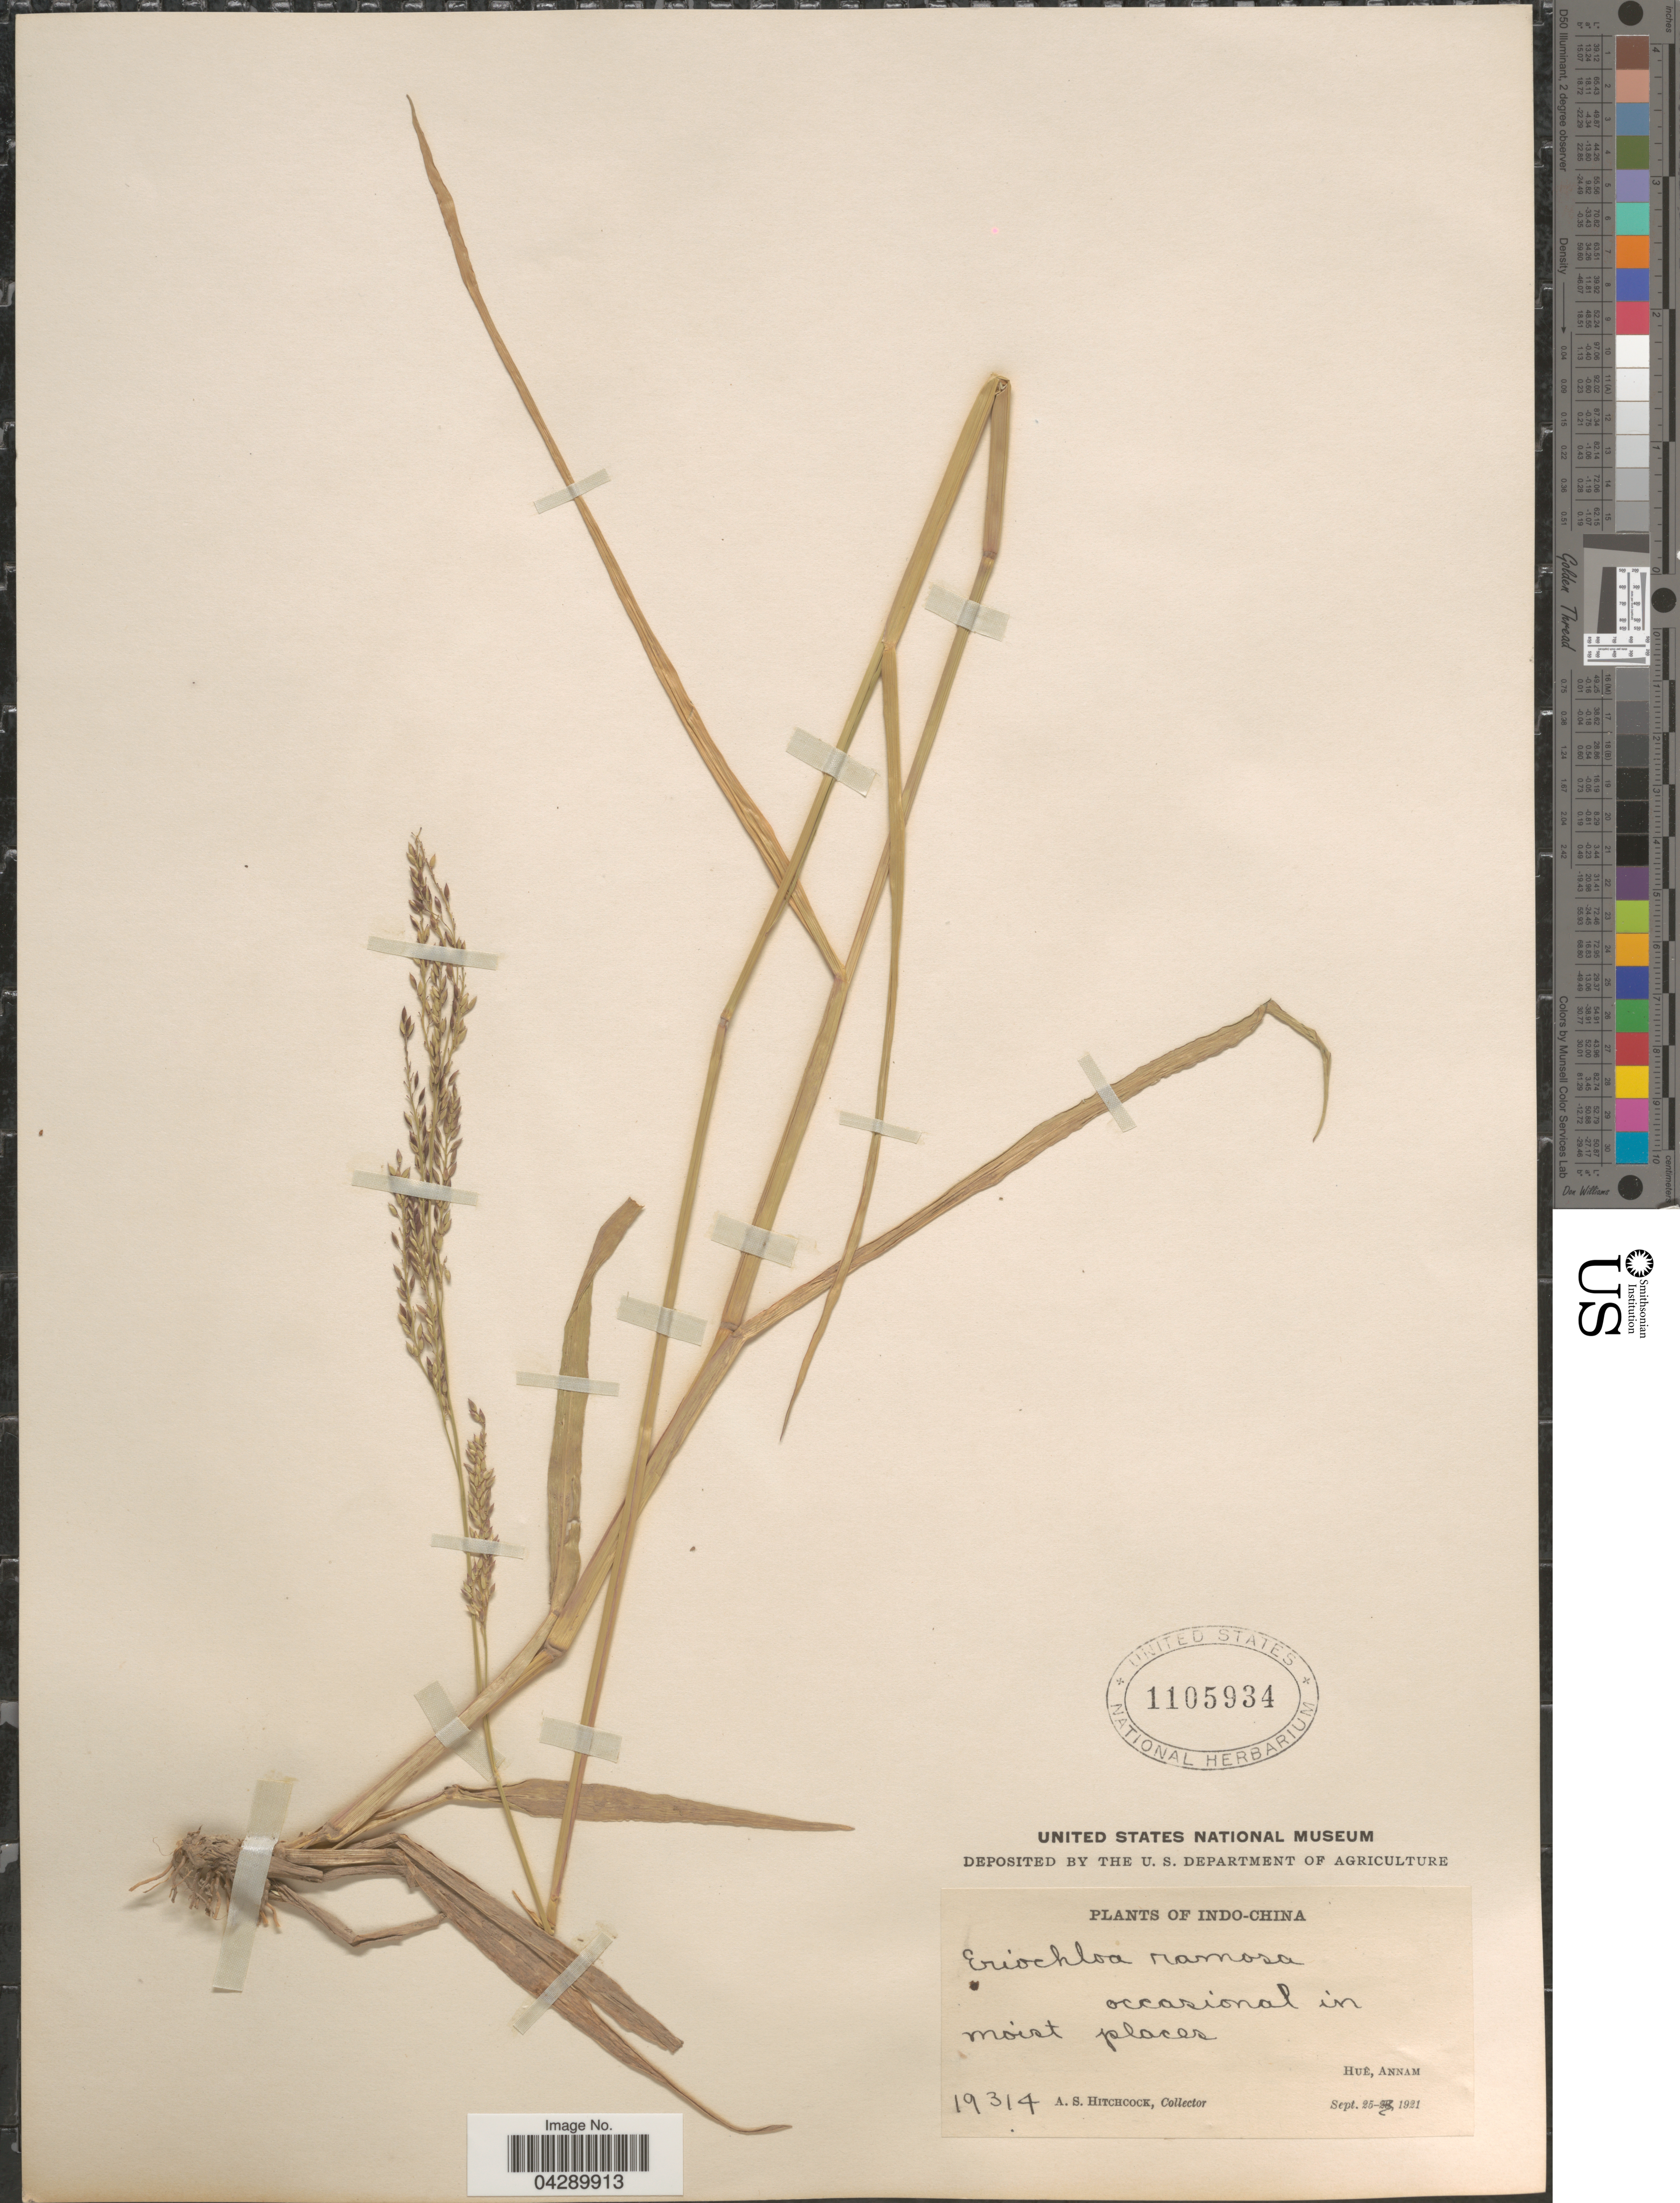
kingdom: Plantae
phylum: Tracheophyta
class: Liliopsida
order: Poales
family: Poaceae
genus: Eriochloa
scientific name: Eriochloa procera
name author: (Retz.) C.E. Hubb.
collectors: A. S. Hitchcock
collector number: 19314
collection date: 1921-09-25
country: Vietnam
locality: Indo-China. Hué, Annam.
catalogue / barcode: US 1105934